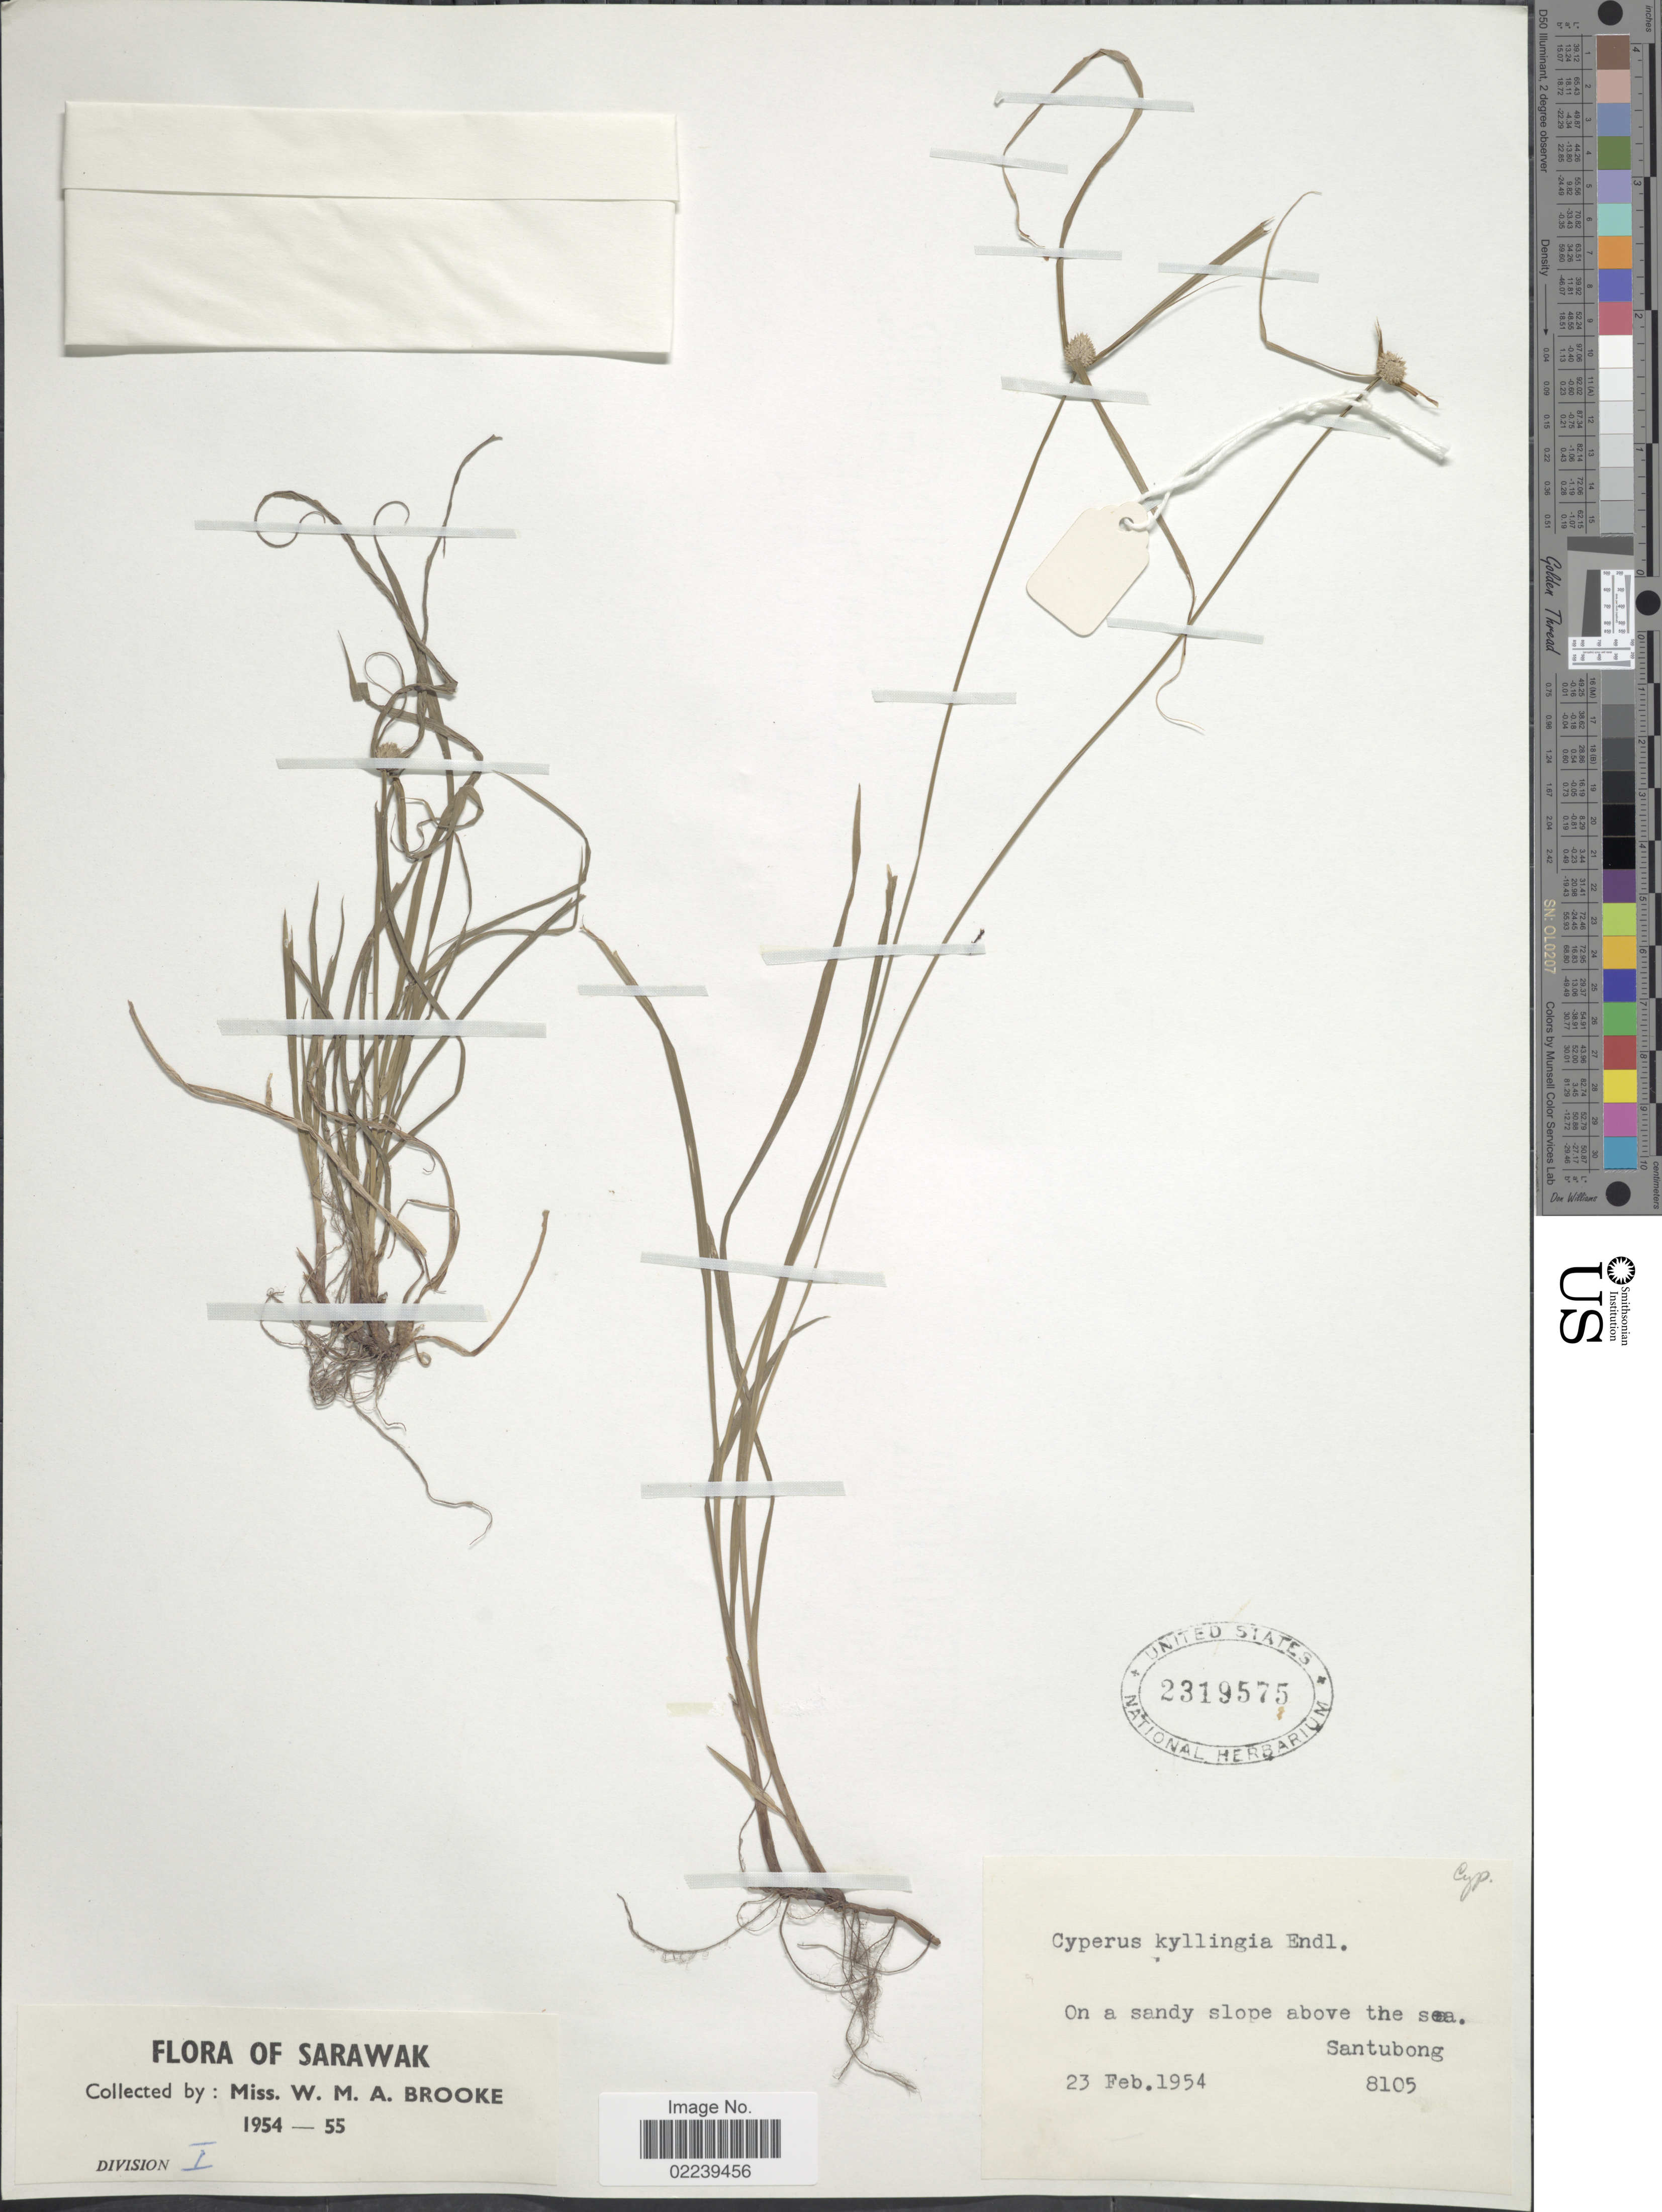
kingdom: Plantae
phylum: Tracheophyta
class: Liliopsida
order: Poales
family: Cyperaceae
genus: Cyperus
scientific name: Cyperus mindorensis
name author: (Steud.) Huygh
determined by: Strong, M. T., (US), Smithsonian Institution - National Museum of Natural History (UNITED STATES)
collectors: W. Brooke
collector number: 8105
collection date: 1954-02-23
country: Malaysia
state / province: Sarawak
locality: On a sandy slope above the sea Santubong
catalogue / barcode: US 2319575